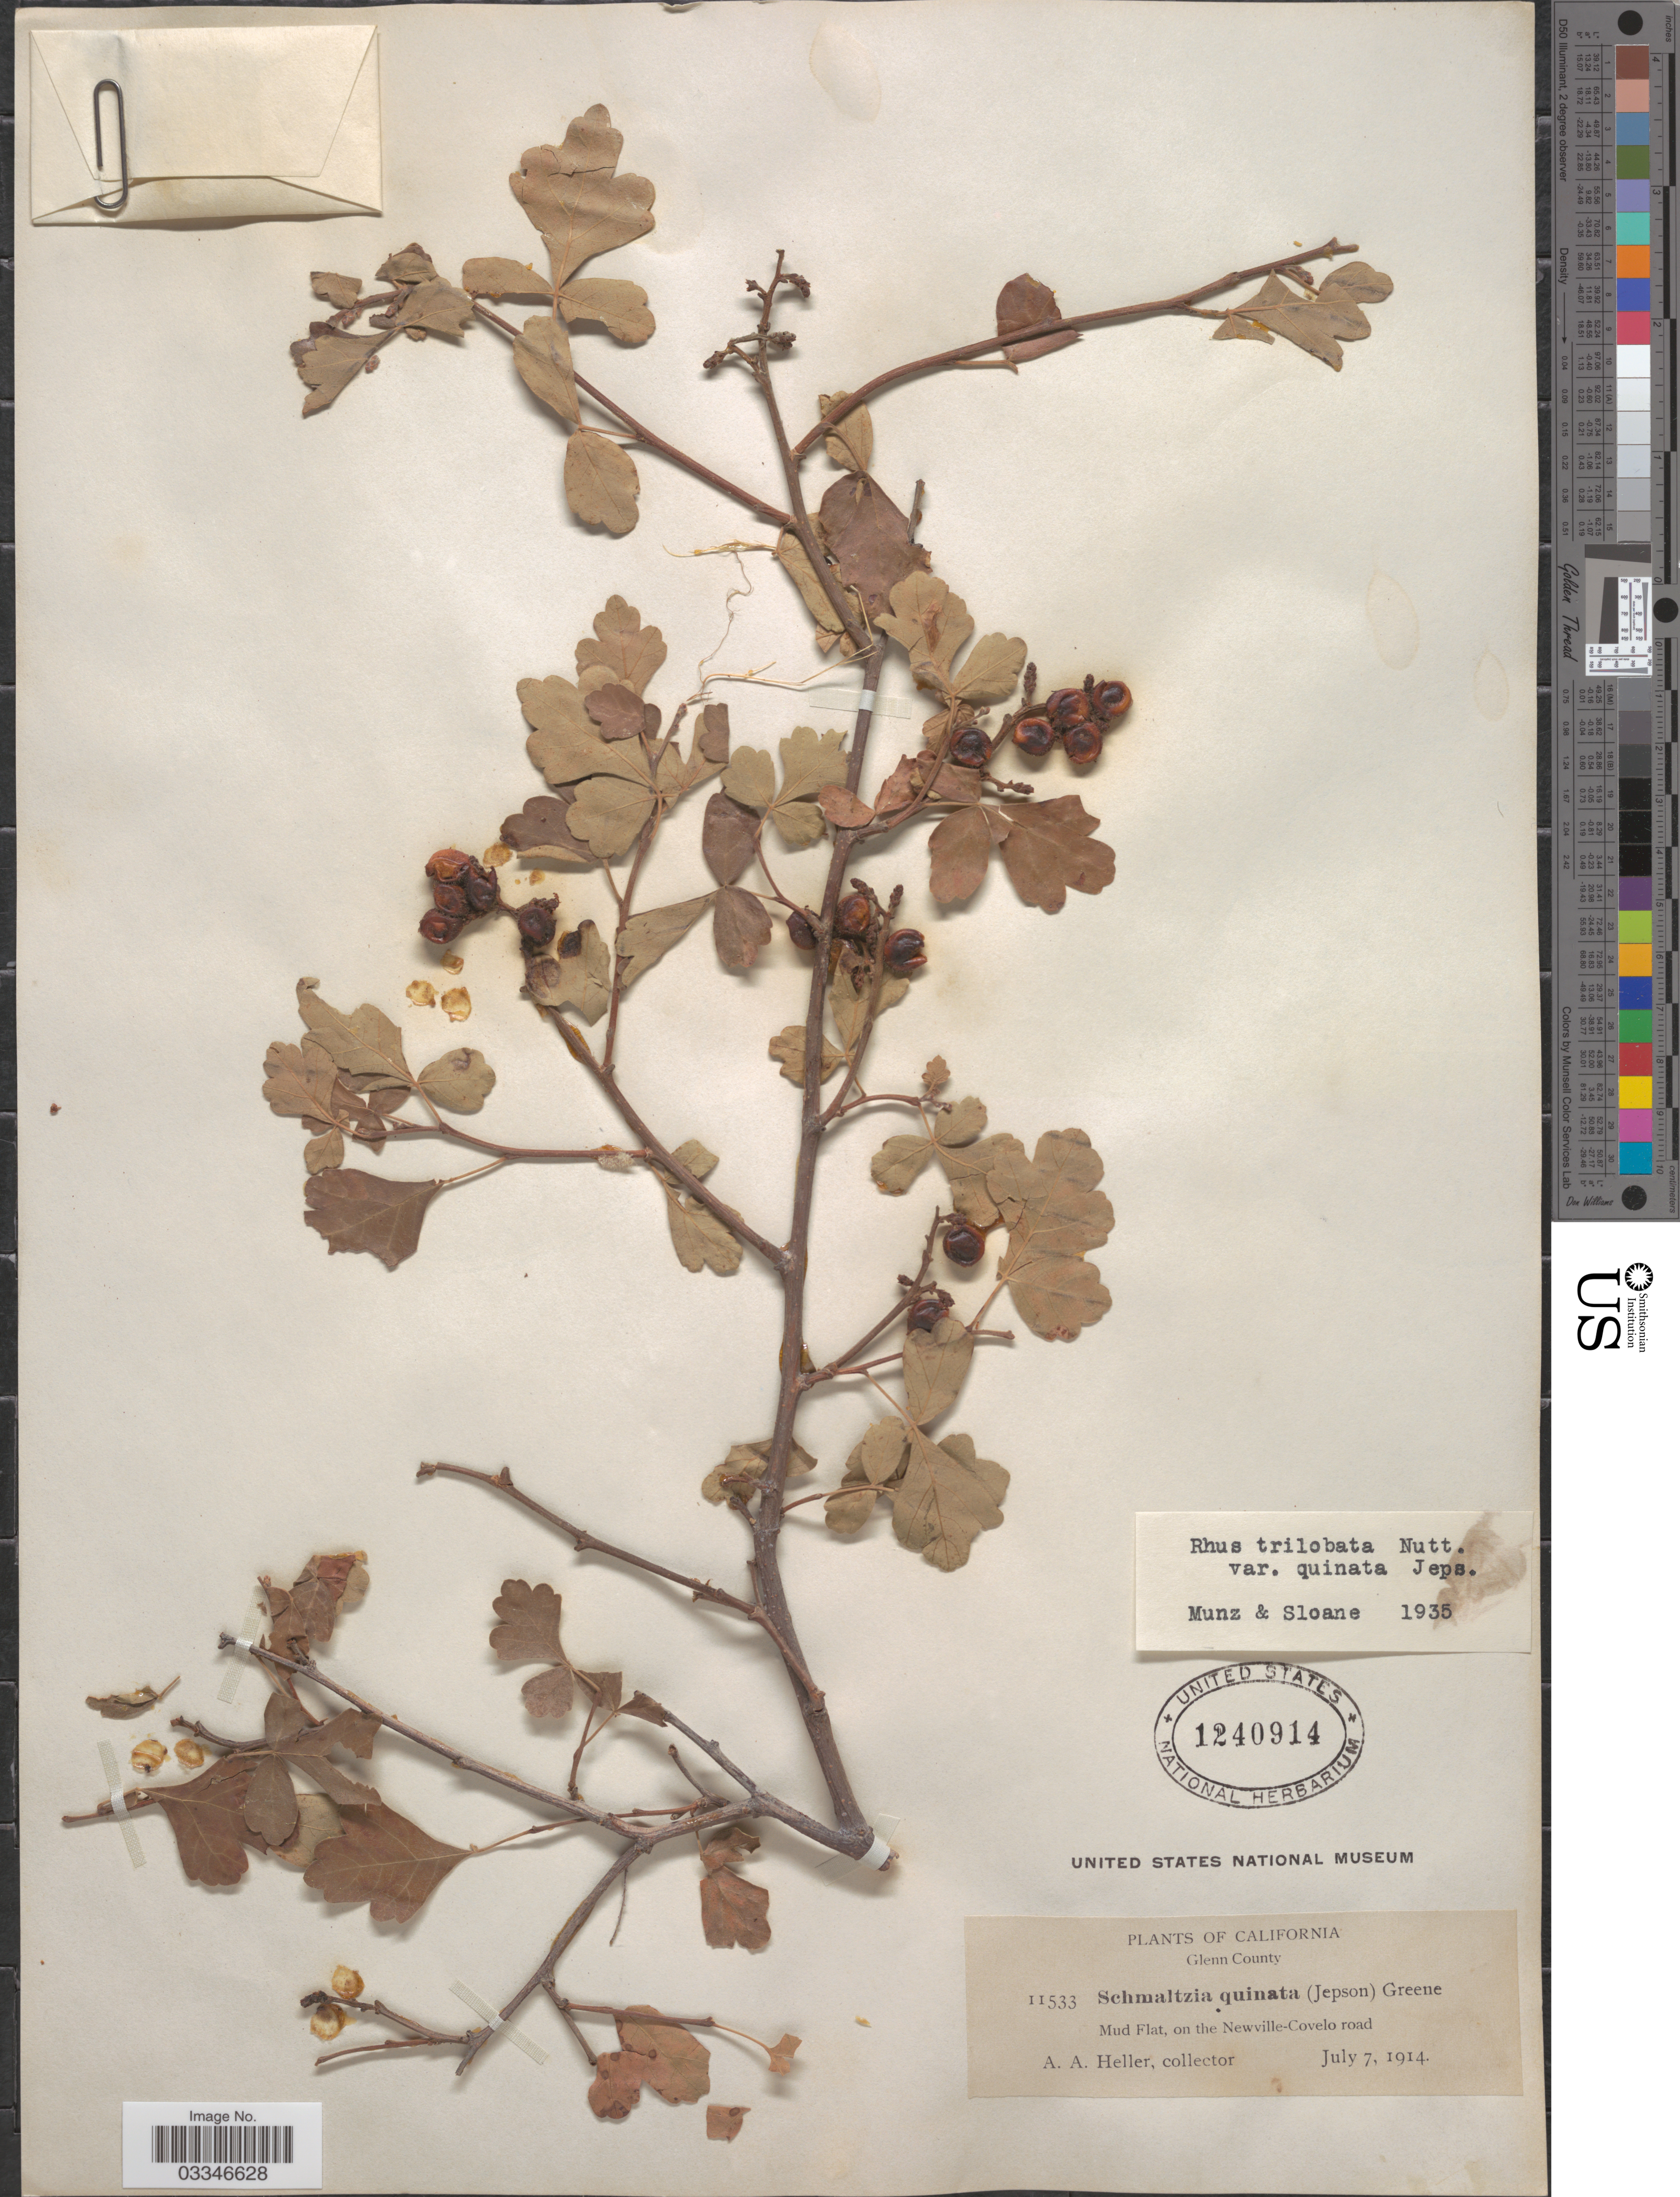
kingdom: Plantae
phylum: Tracheophyta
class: Magnoliopsida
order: Sapindales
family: Anacardiaceae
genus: Rhus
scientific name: Rhus trilobata var. quinata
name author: Jeps.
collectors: A. A. Heller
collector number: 11533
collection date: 1914-07-07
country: United States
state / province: California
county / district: Glenn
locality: Glenn County. Mud Flat, on the Newville-Covelo road.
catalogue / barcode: US 1240914